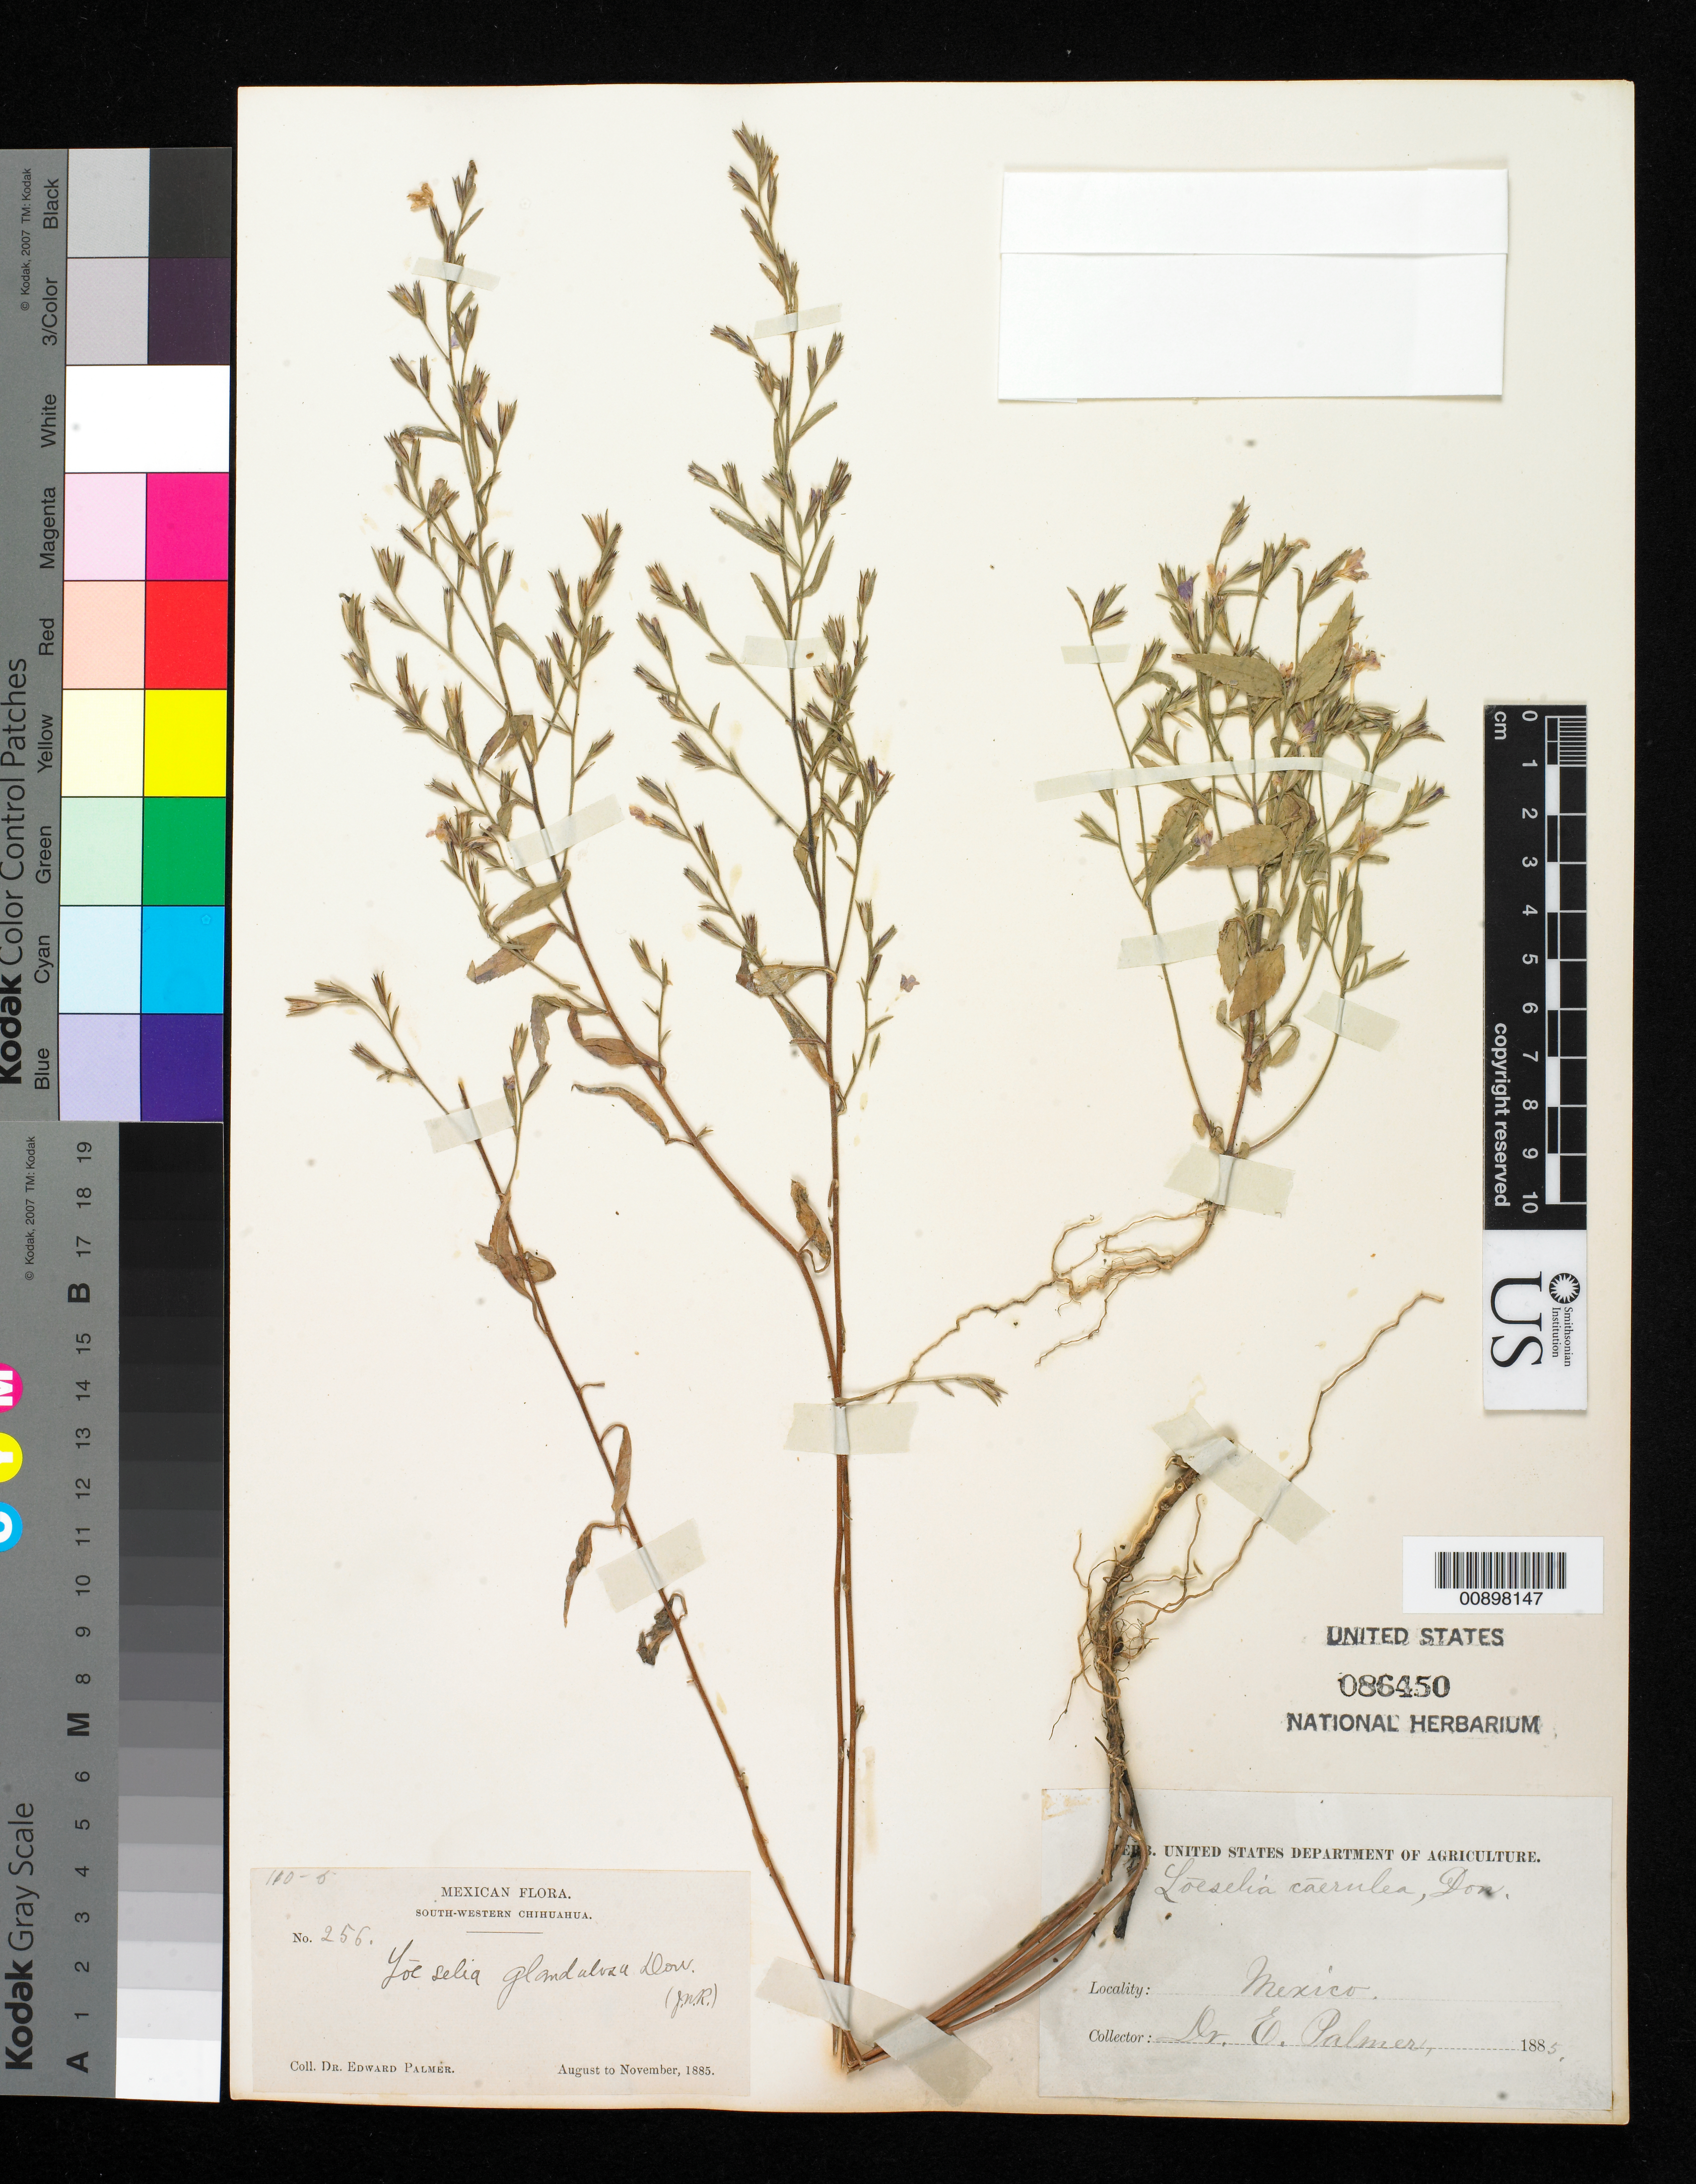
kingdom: Plantae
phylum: Tracheophyta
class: Magnoliopsida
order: Ericales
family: Polemoniaceae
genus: Loeselia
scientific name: Loeselia glandulosa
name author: (Cav.) G. Don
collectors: E. Palmer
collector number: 256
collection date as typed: Aug 1885 to -- Nov 1885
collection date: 1885-08/1885-11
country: Mexico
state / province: Chihuahua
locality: South-Western Chihuahua.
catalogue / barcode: US 86450